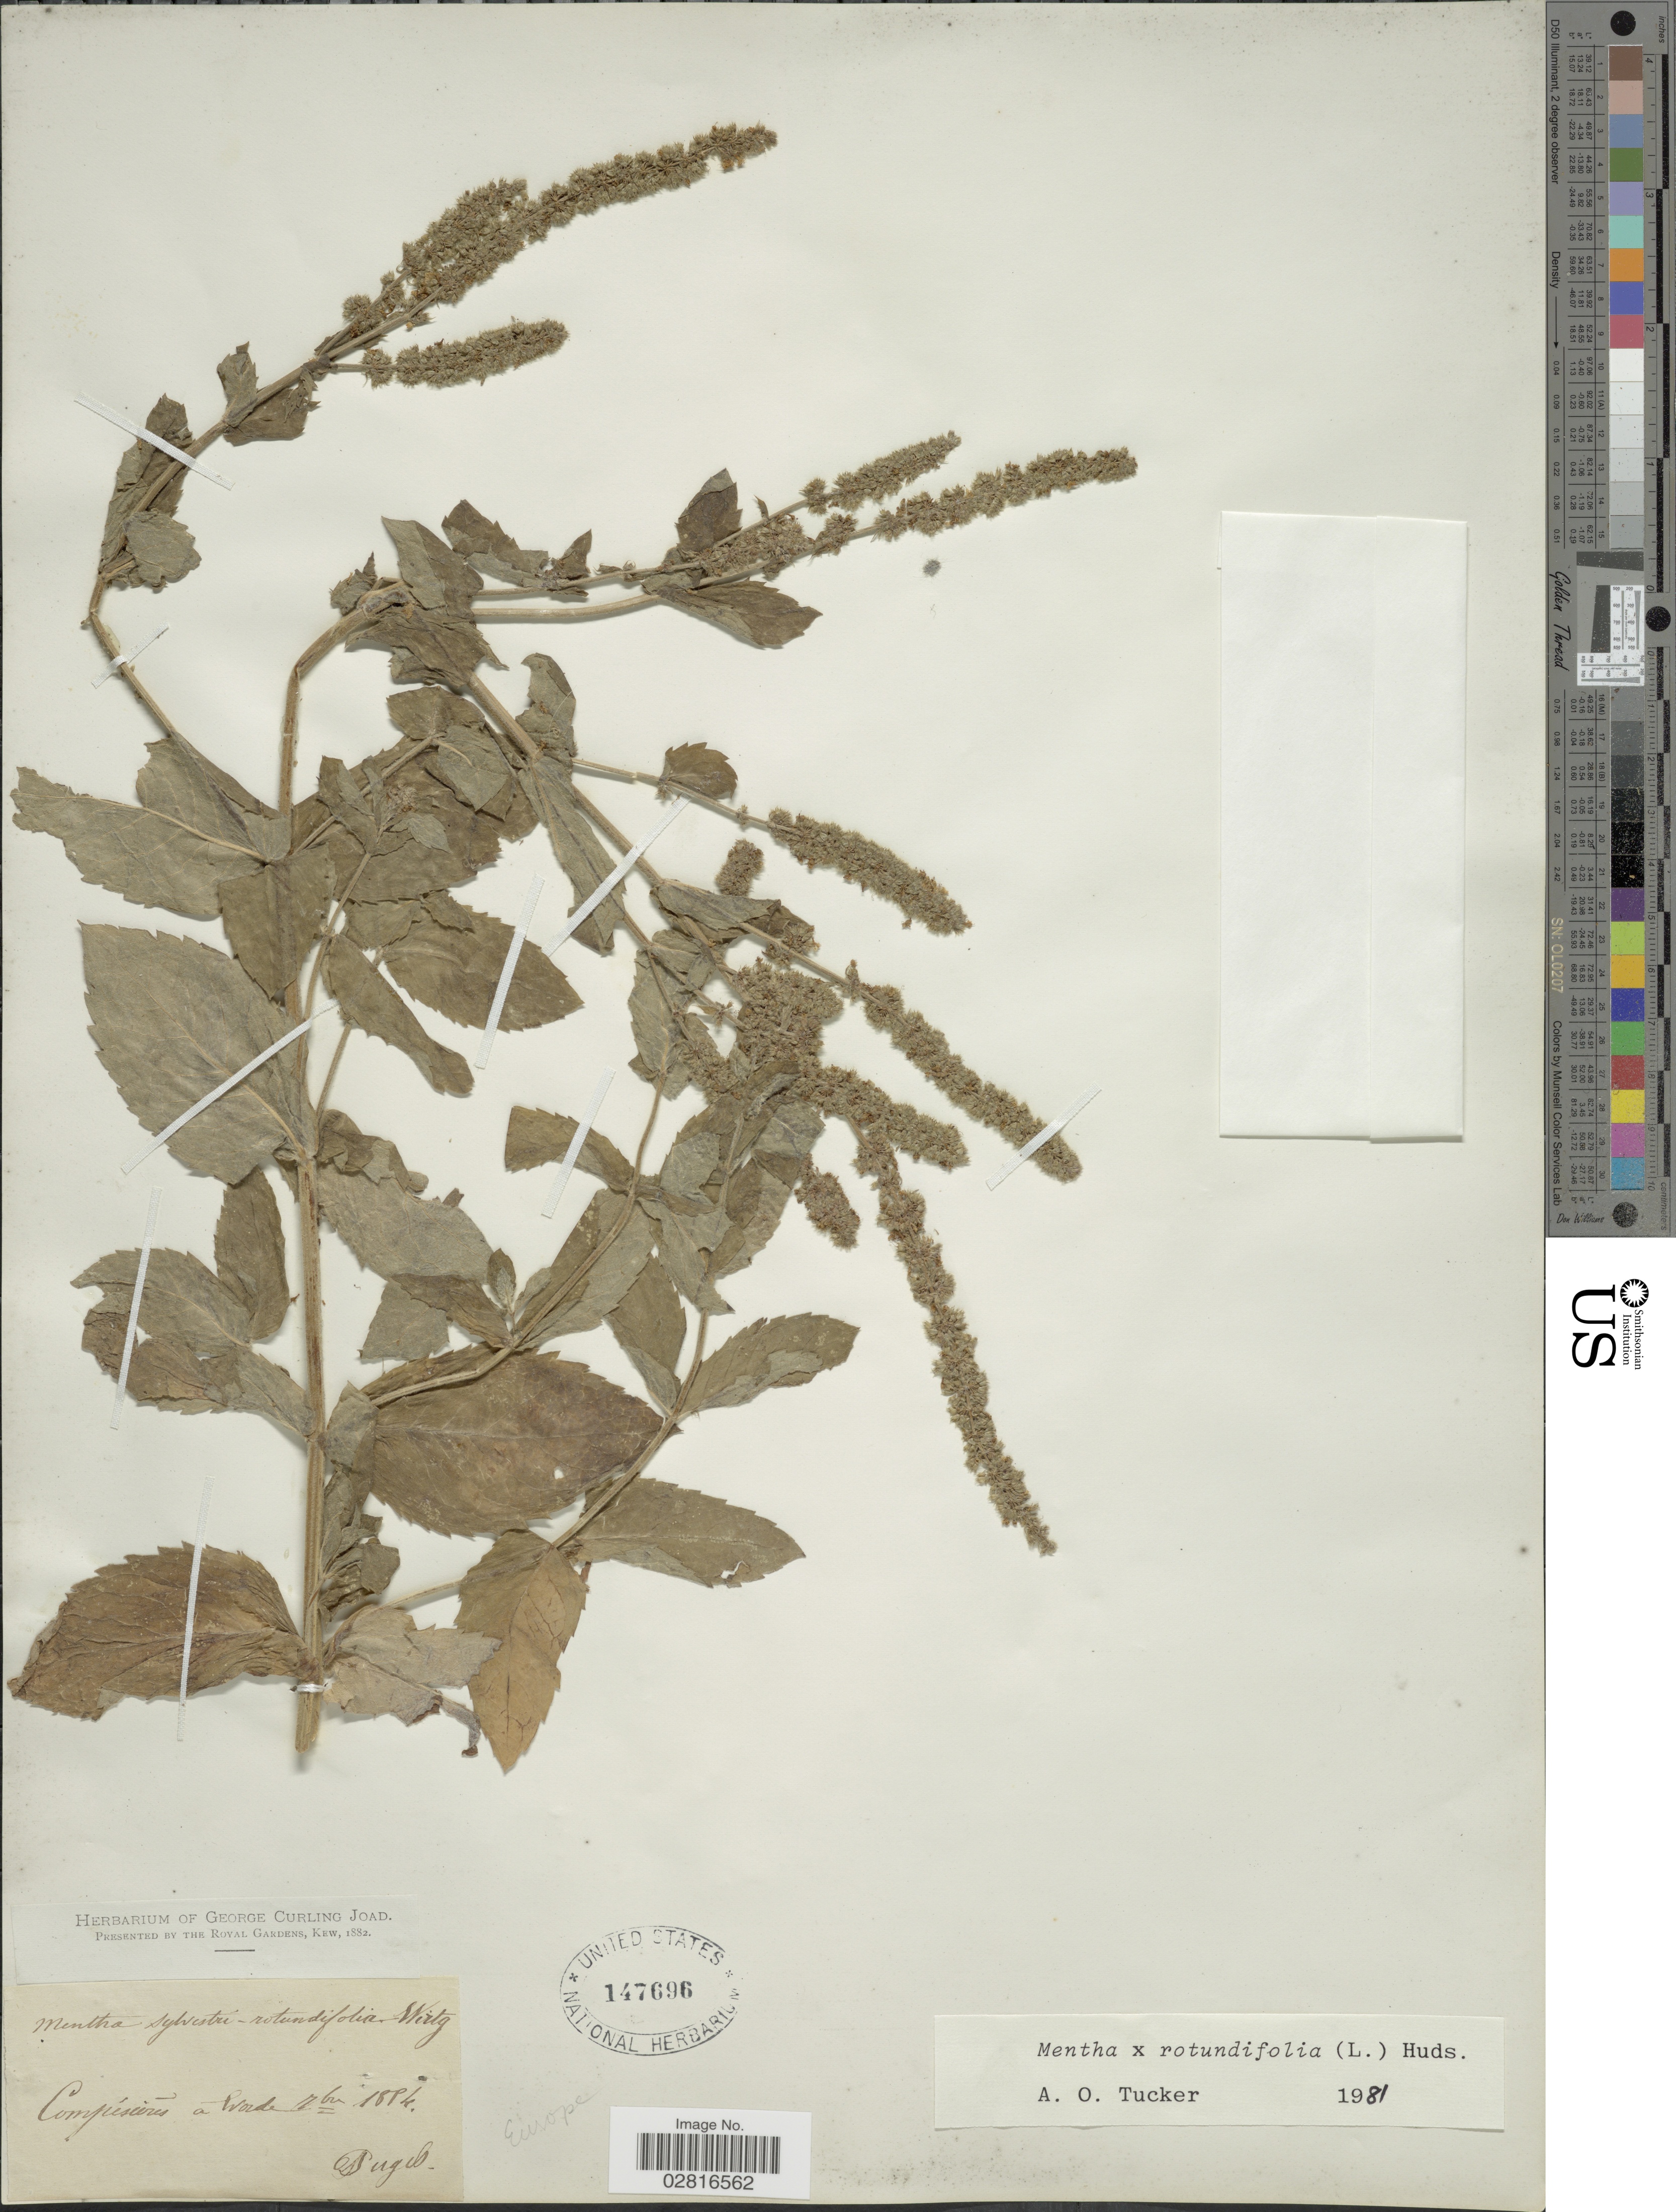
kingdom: Plantae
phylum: Tracheophyta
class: Magnoliopsida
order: Lamiales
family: Lamiaceae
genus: Mentha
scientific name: Mentha rotundifolia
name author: (L.) Huds.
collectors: -. Puget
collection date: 1814-09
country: France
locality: Europe. Comprésierés [interpreted] a lvorde [interpreted].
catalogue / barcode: US 147696